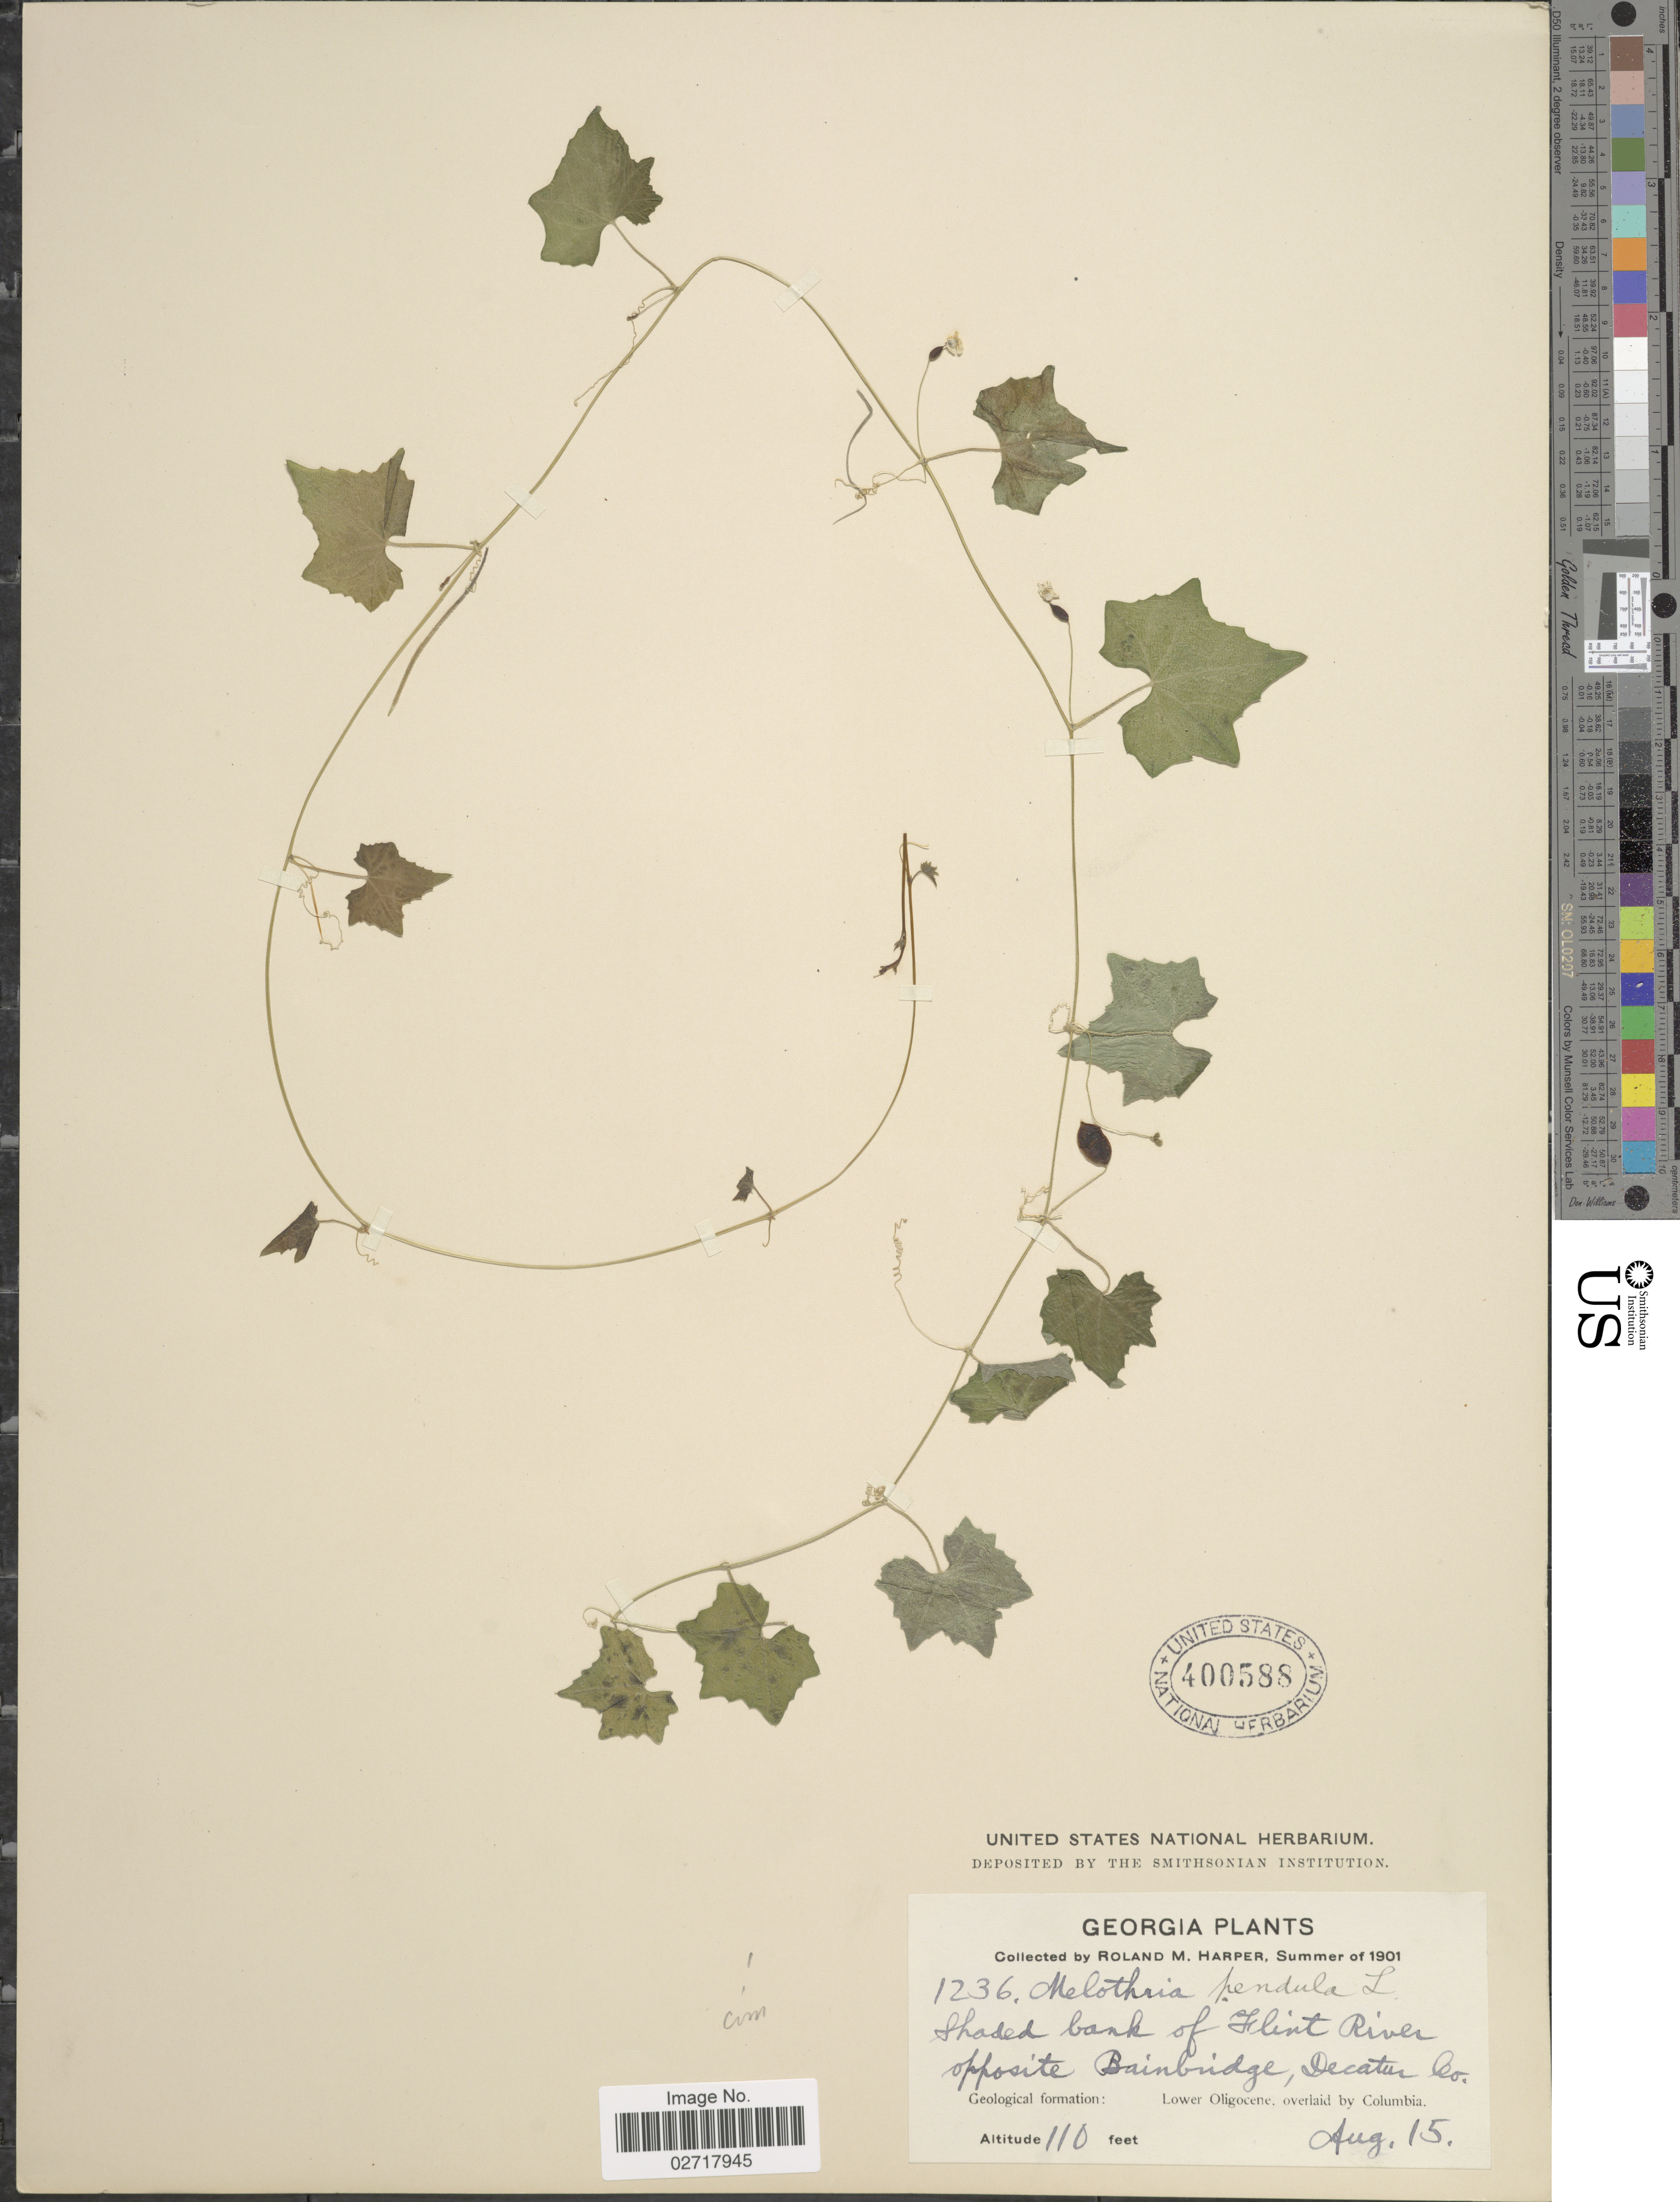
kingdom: Plantae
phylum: Tracheophyta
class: Magnoliopsida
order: Cucurbitales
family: Cucurbitaceae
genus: Melothria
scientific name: Melothria pendula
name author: L.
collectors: R. M. Harper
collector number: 1236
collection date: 1901-08-15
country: United States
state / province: Georgia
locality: Bank of Flint River opposite Bainbridge, Decatur Co.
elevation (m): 34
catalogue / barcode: US 400588